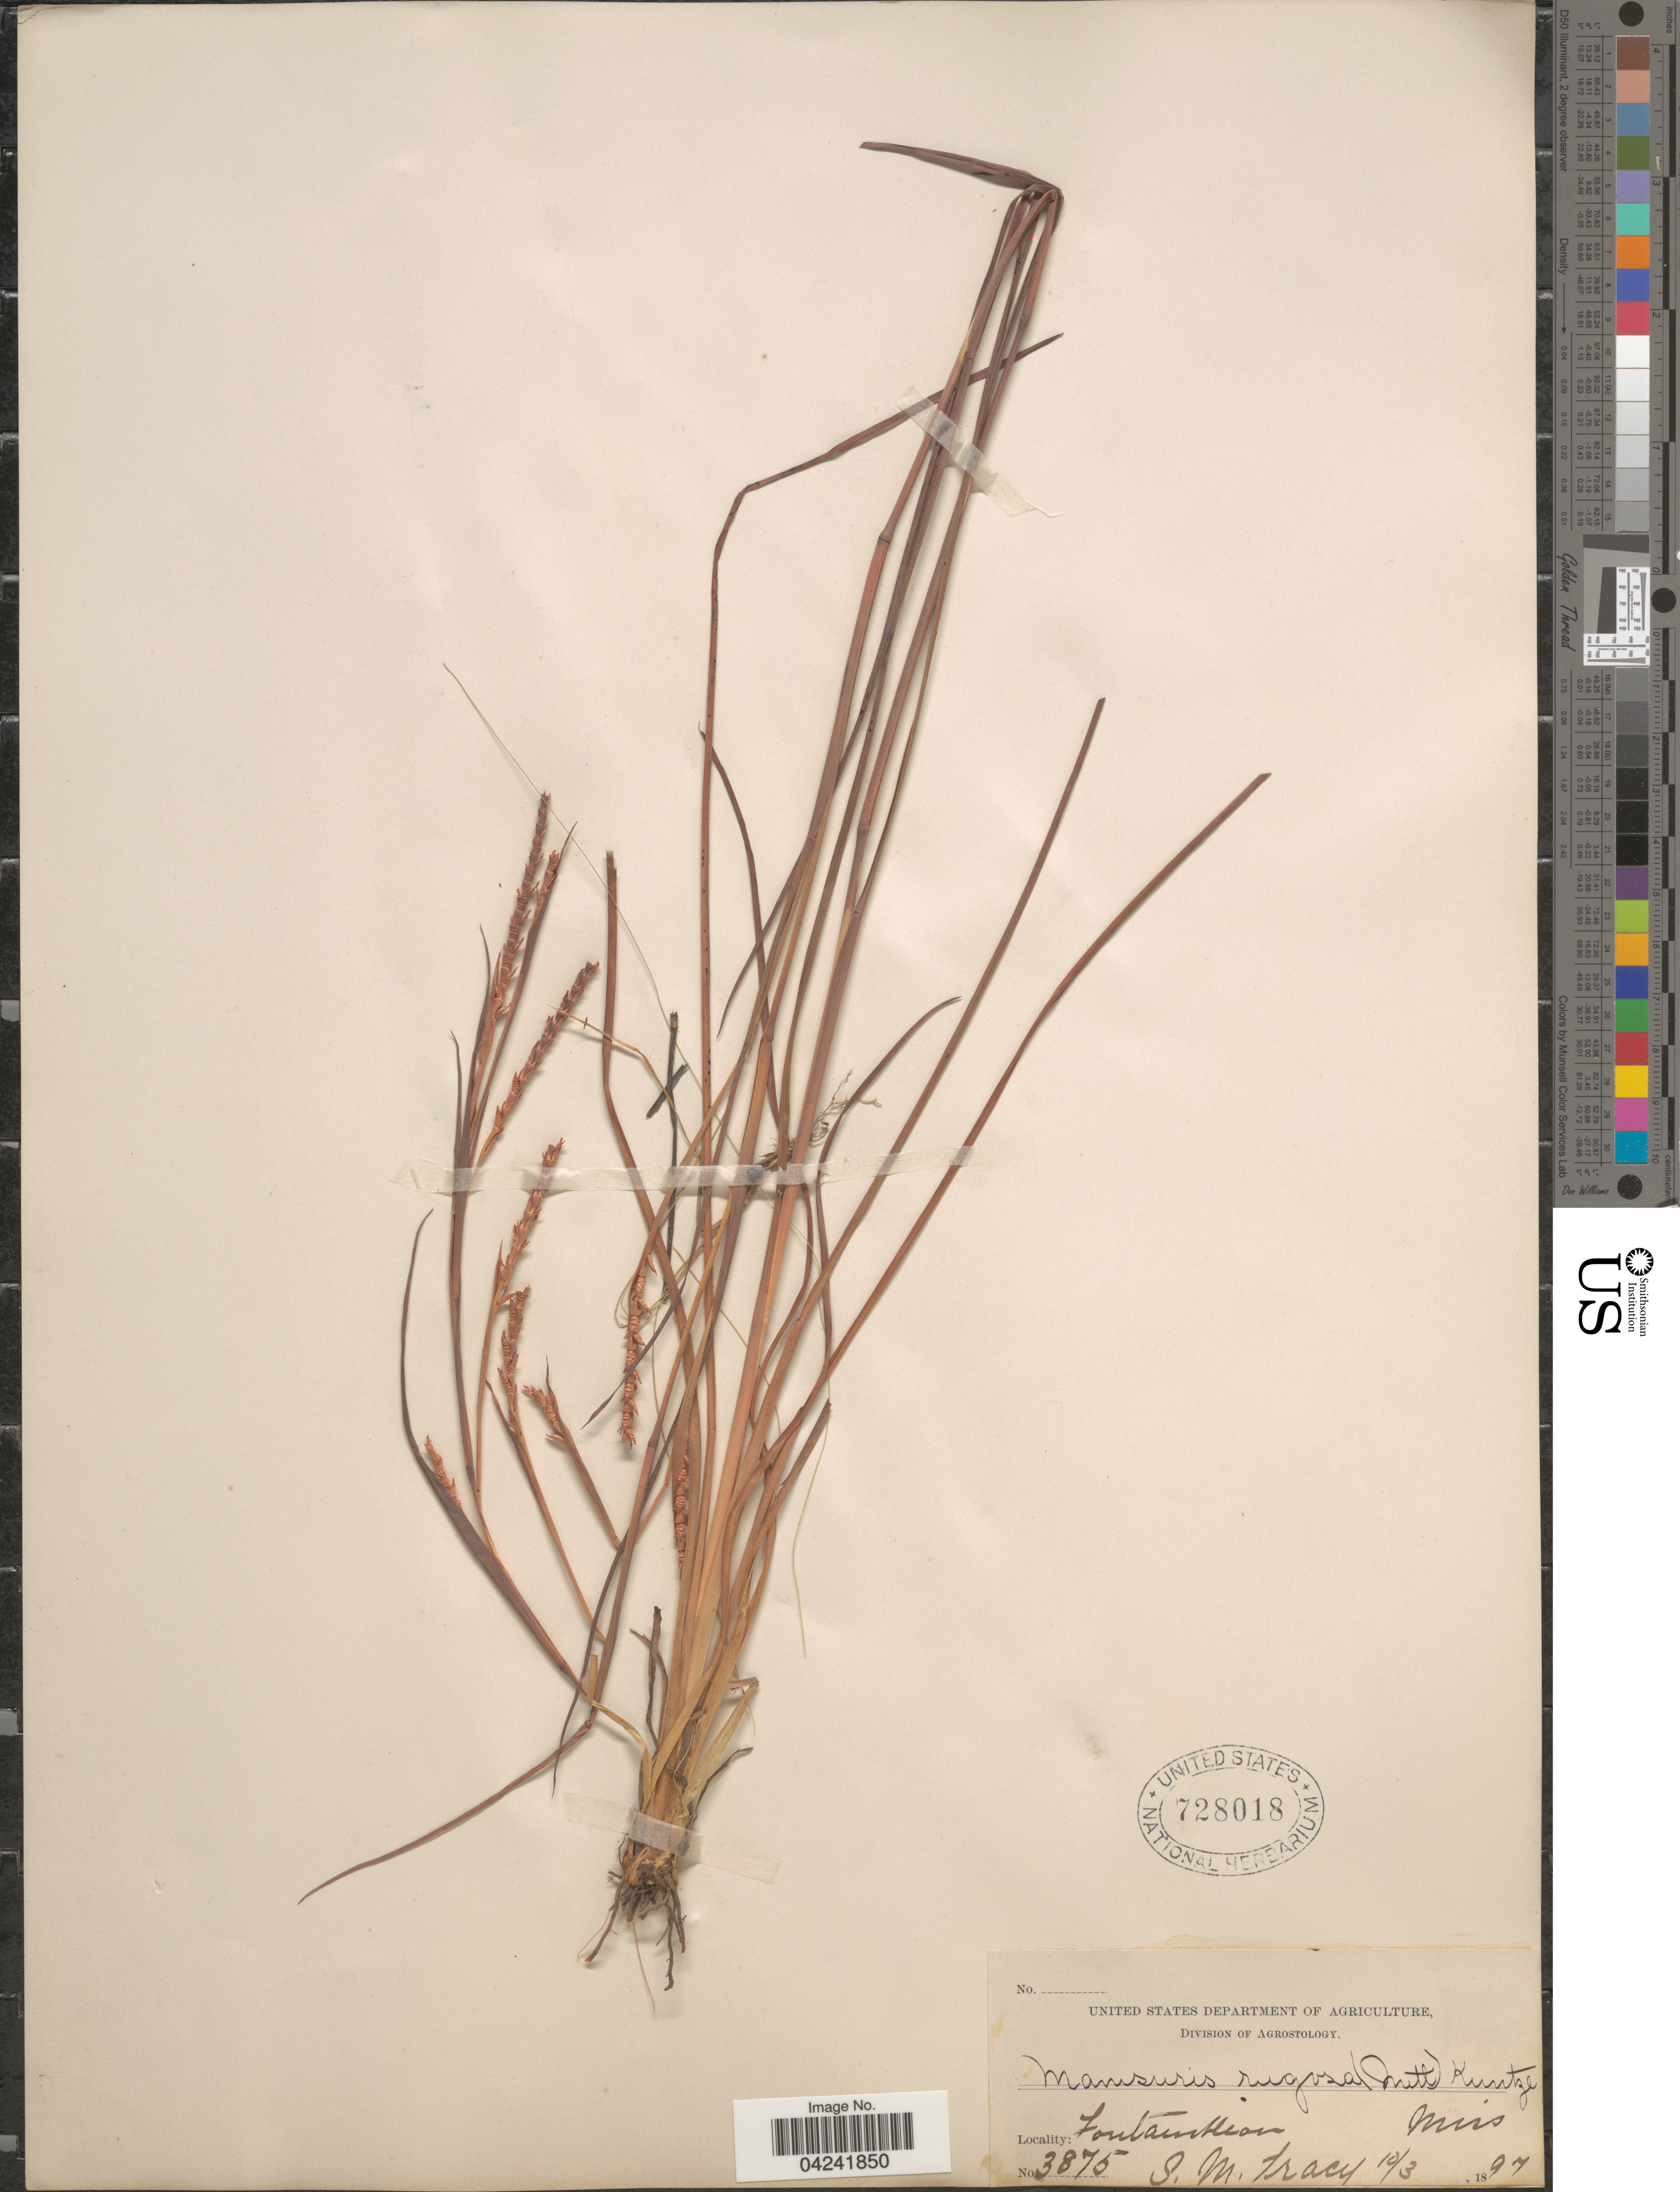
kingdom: Plantae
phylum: Tracheophyta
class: Liliopsida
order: Poales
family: Poaceae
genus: Mnesithea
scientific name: Mnesithea rugosa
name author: (Nutt.) de Koning & Sosef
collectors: S. M. Tracy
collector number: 3875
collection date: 1897-10-03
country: United States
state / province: Mississippi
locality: Fontainbleau.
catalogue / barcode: US 728018